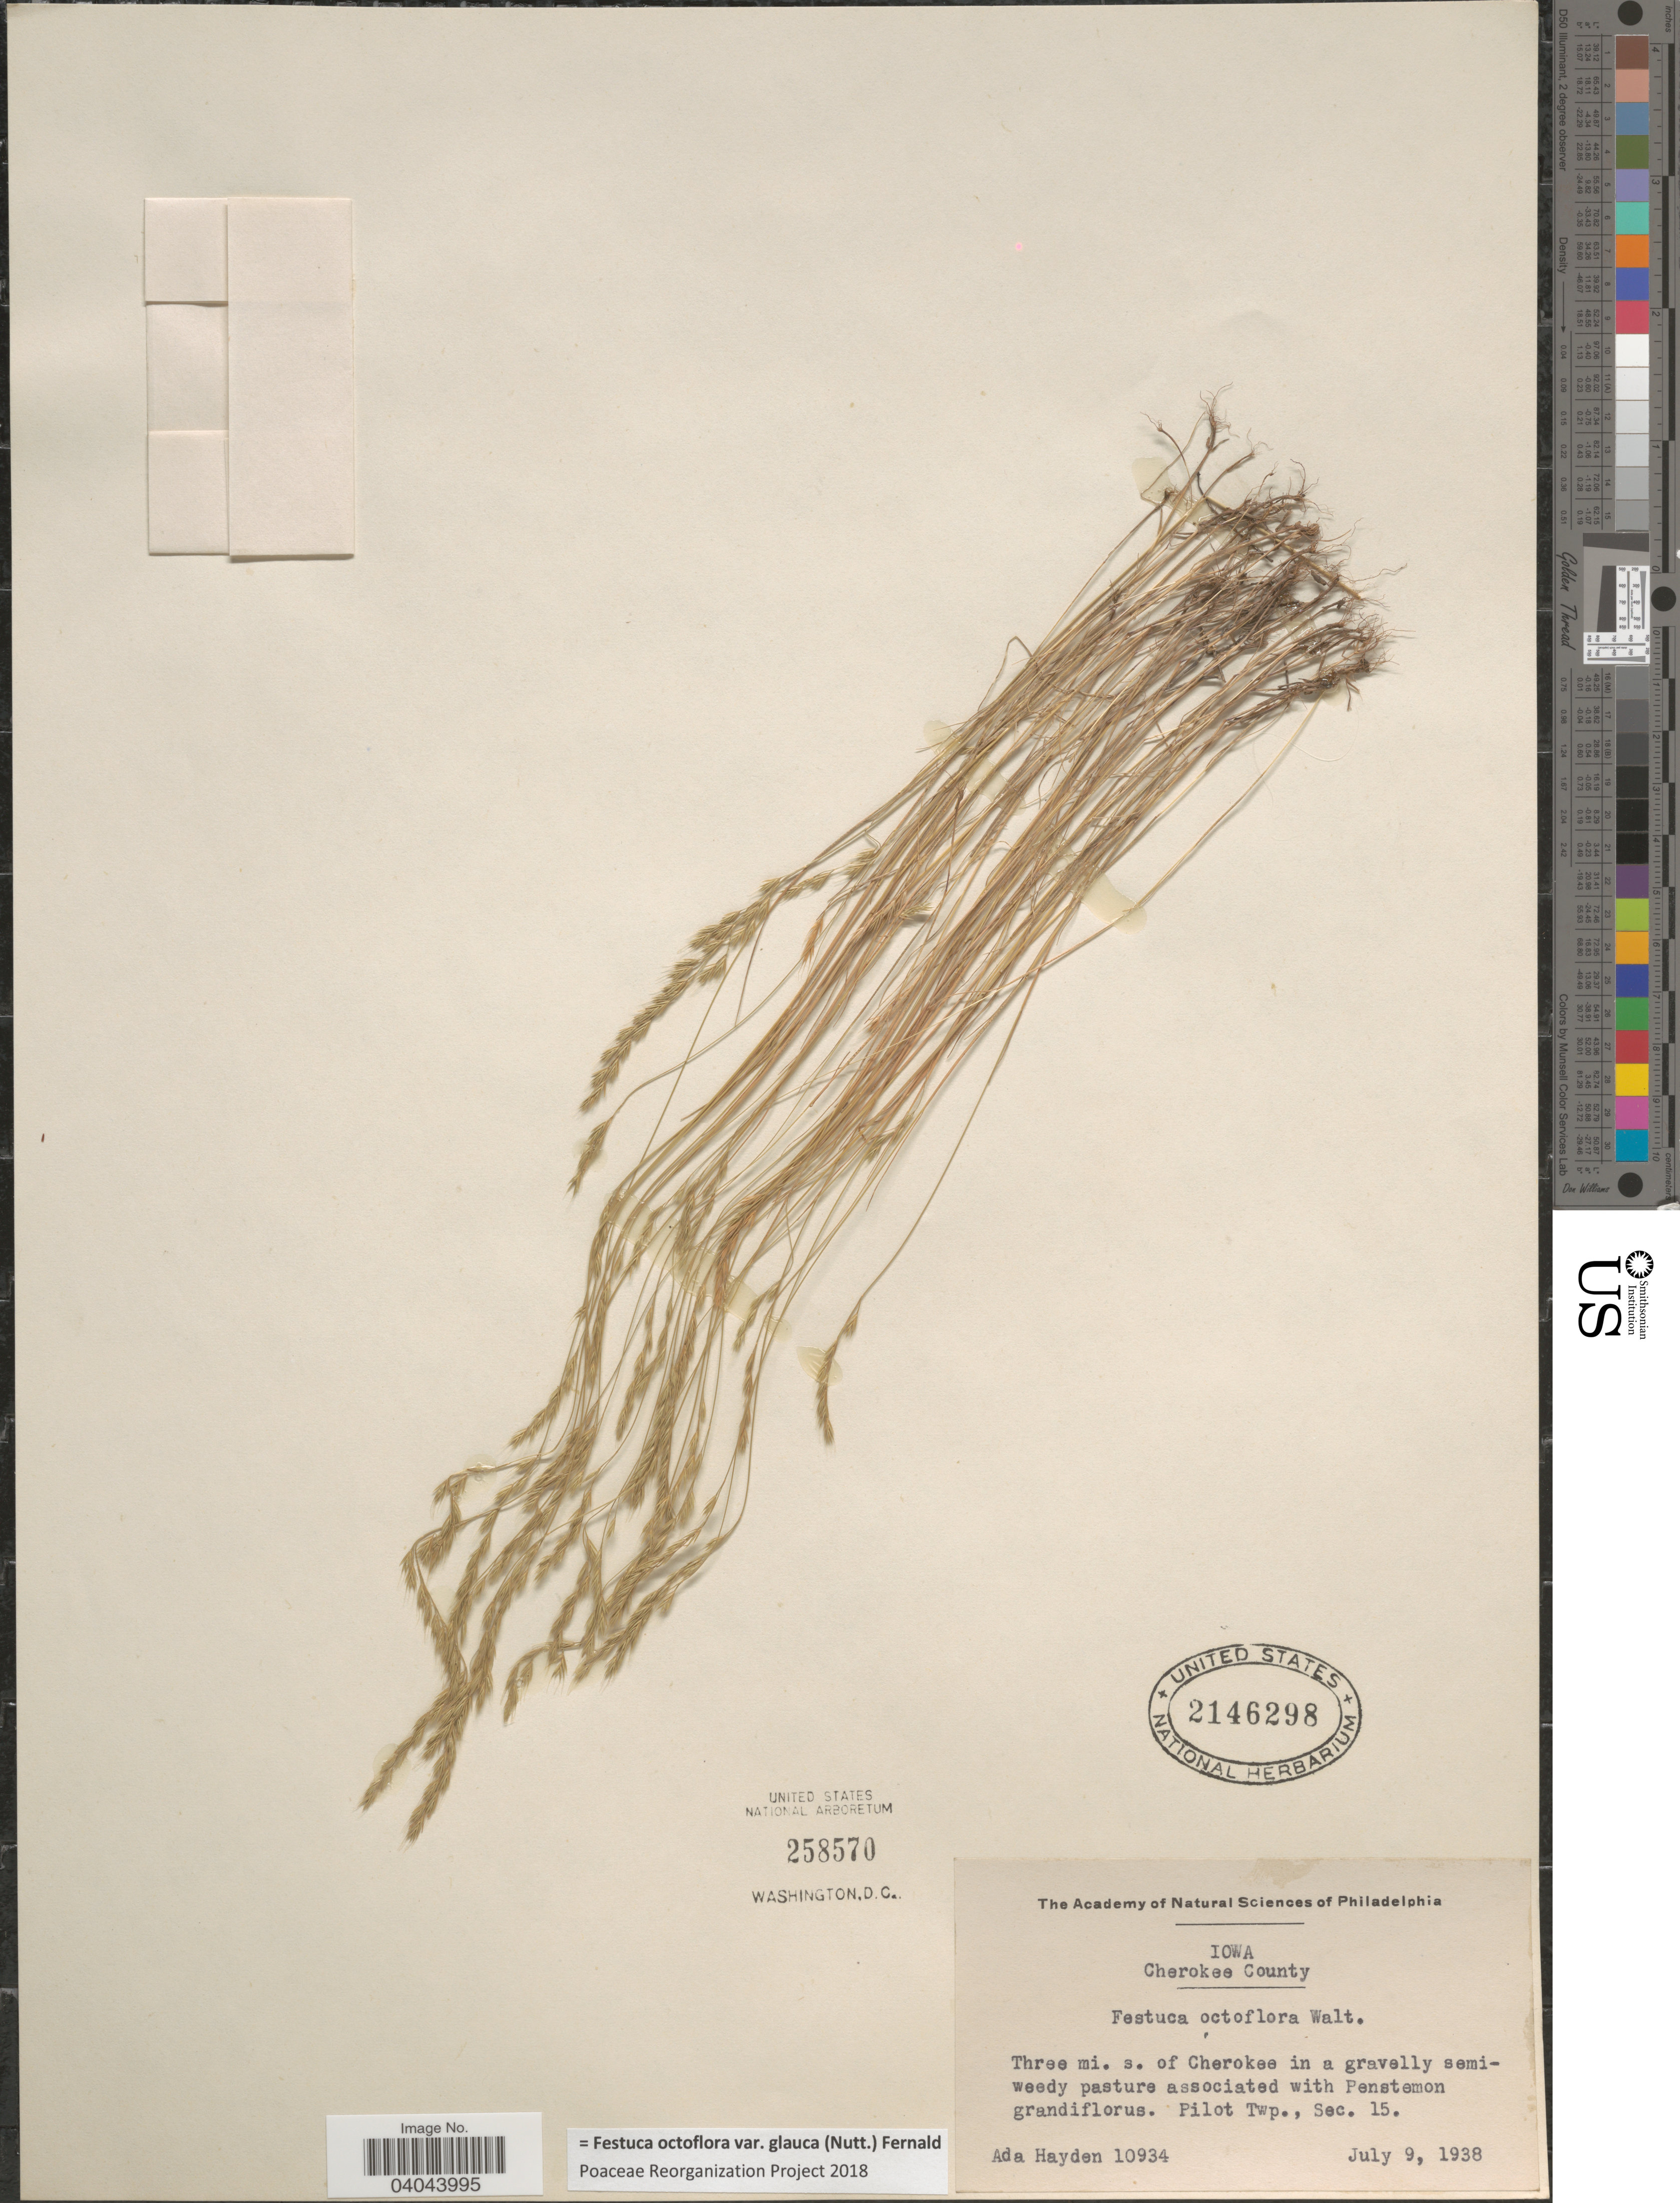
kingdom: Plantae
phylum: Tracheophyta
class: Liliopsida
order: Poales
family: Poaceae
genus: Festuca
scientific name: Festuca octoflora var. glauca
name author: (Nutt.) Fernald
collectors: Ada Hayden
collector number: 10934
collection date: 1938-07-09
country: United States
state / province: Iowa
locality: Cherokee County. Three mi. s. of Cherokee in a gravelly semi-weedy pasture. Pilot Twp., Sec. 15.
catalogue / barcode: US 2146298